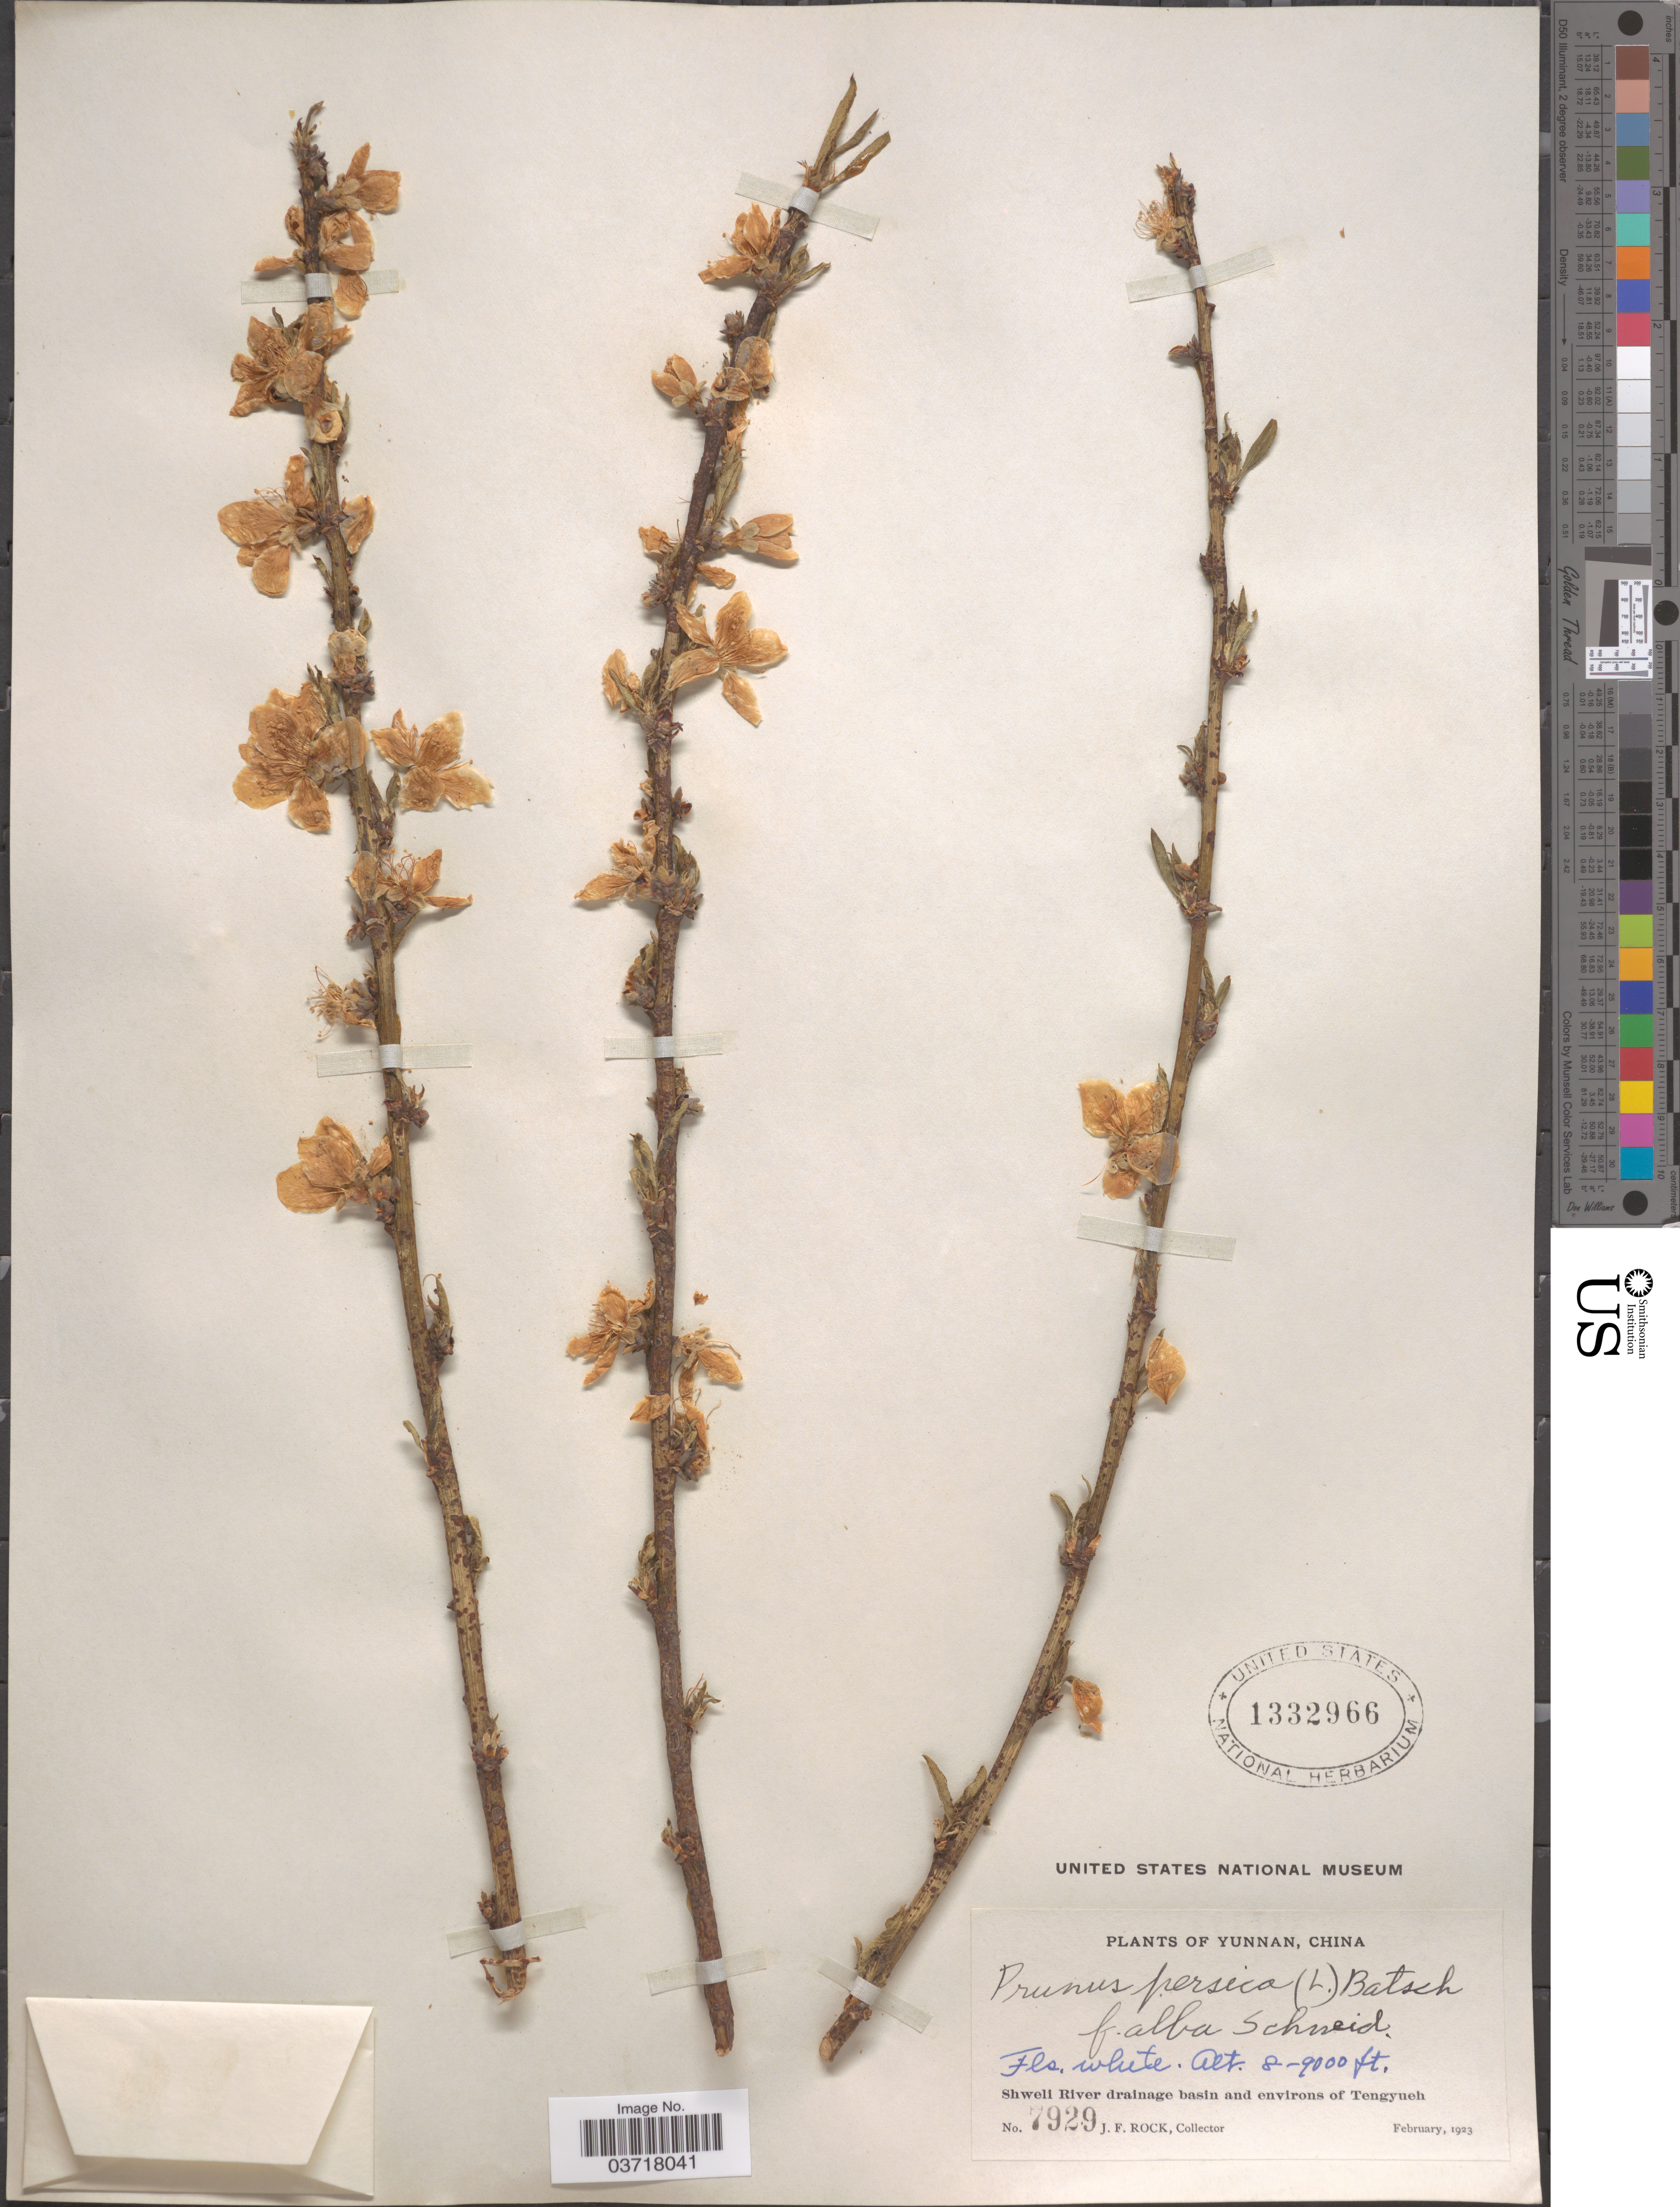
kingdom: Plantae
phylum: Tracheophyta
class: Magnoliopsida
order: Rosales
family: Rosaceae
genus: Prunus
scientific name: Prunus persica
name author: (L.) Batsch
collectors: J. Rock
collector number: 7929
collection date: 1923-02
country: China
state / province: Yunnan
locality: Shweli River drainage basin and environs of Tengyueh.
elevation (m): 2438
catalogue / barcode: US 1332966